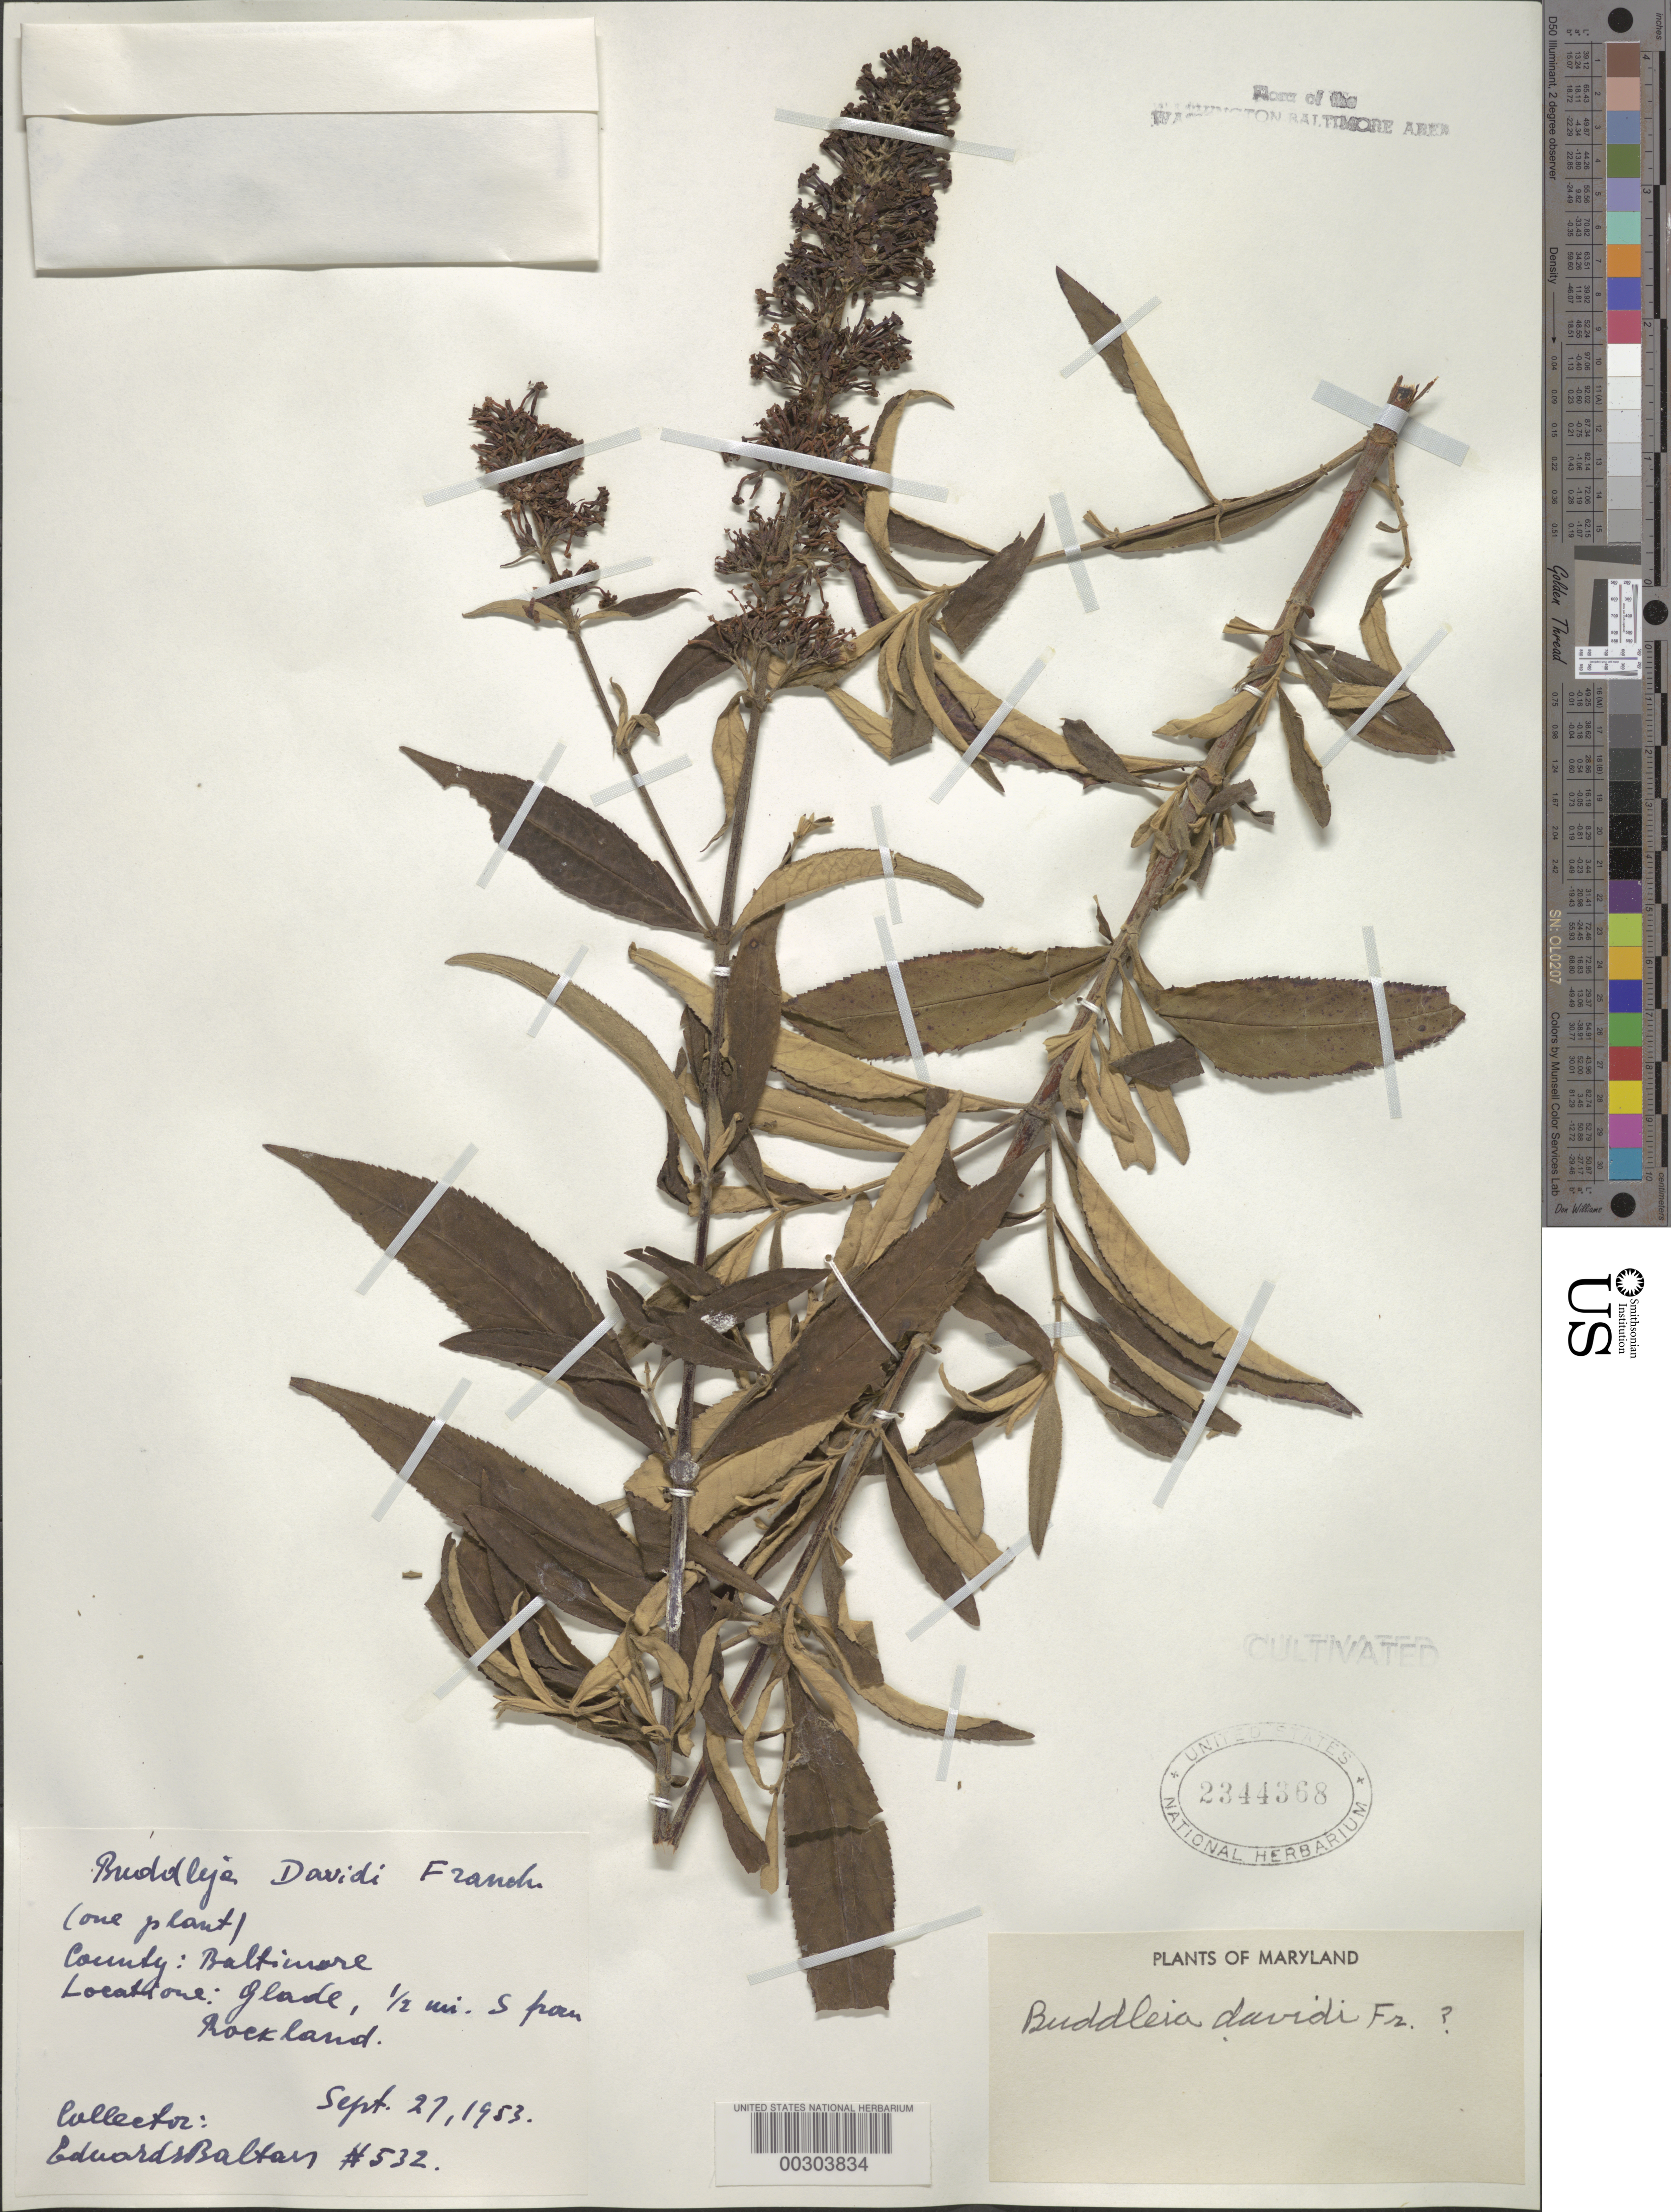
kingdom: Plantae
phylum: Tracheophyta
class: Magnoliopsida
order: Lamiales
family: Scrophulariaceae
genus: Buddleja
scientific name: Buddleja davidii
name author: Franch.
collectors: E. Baltan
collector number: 532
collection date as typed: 27 Sep 1953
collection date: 1953-09-27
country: United States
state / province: Maryland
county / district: Baltimore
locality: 0.5 mi S from Rockland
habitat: Glade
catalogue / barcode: US 2344368